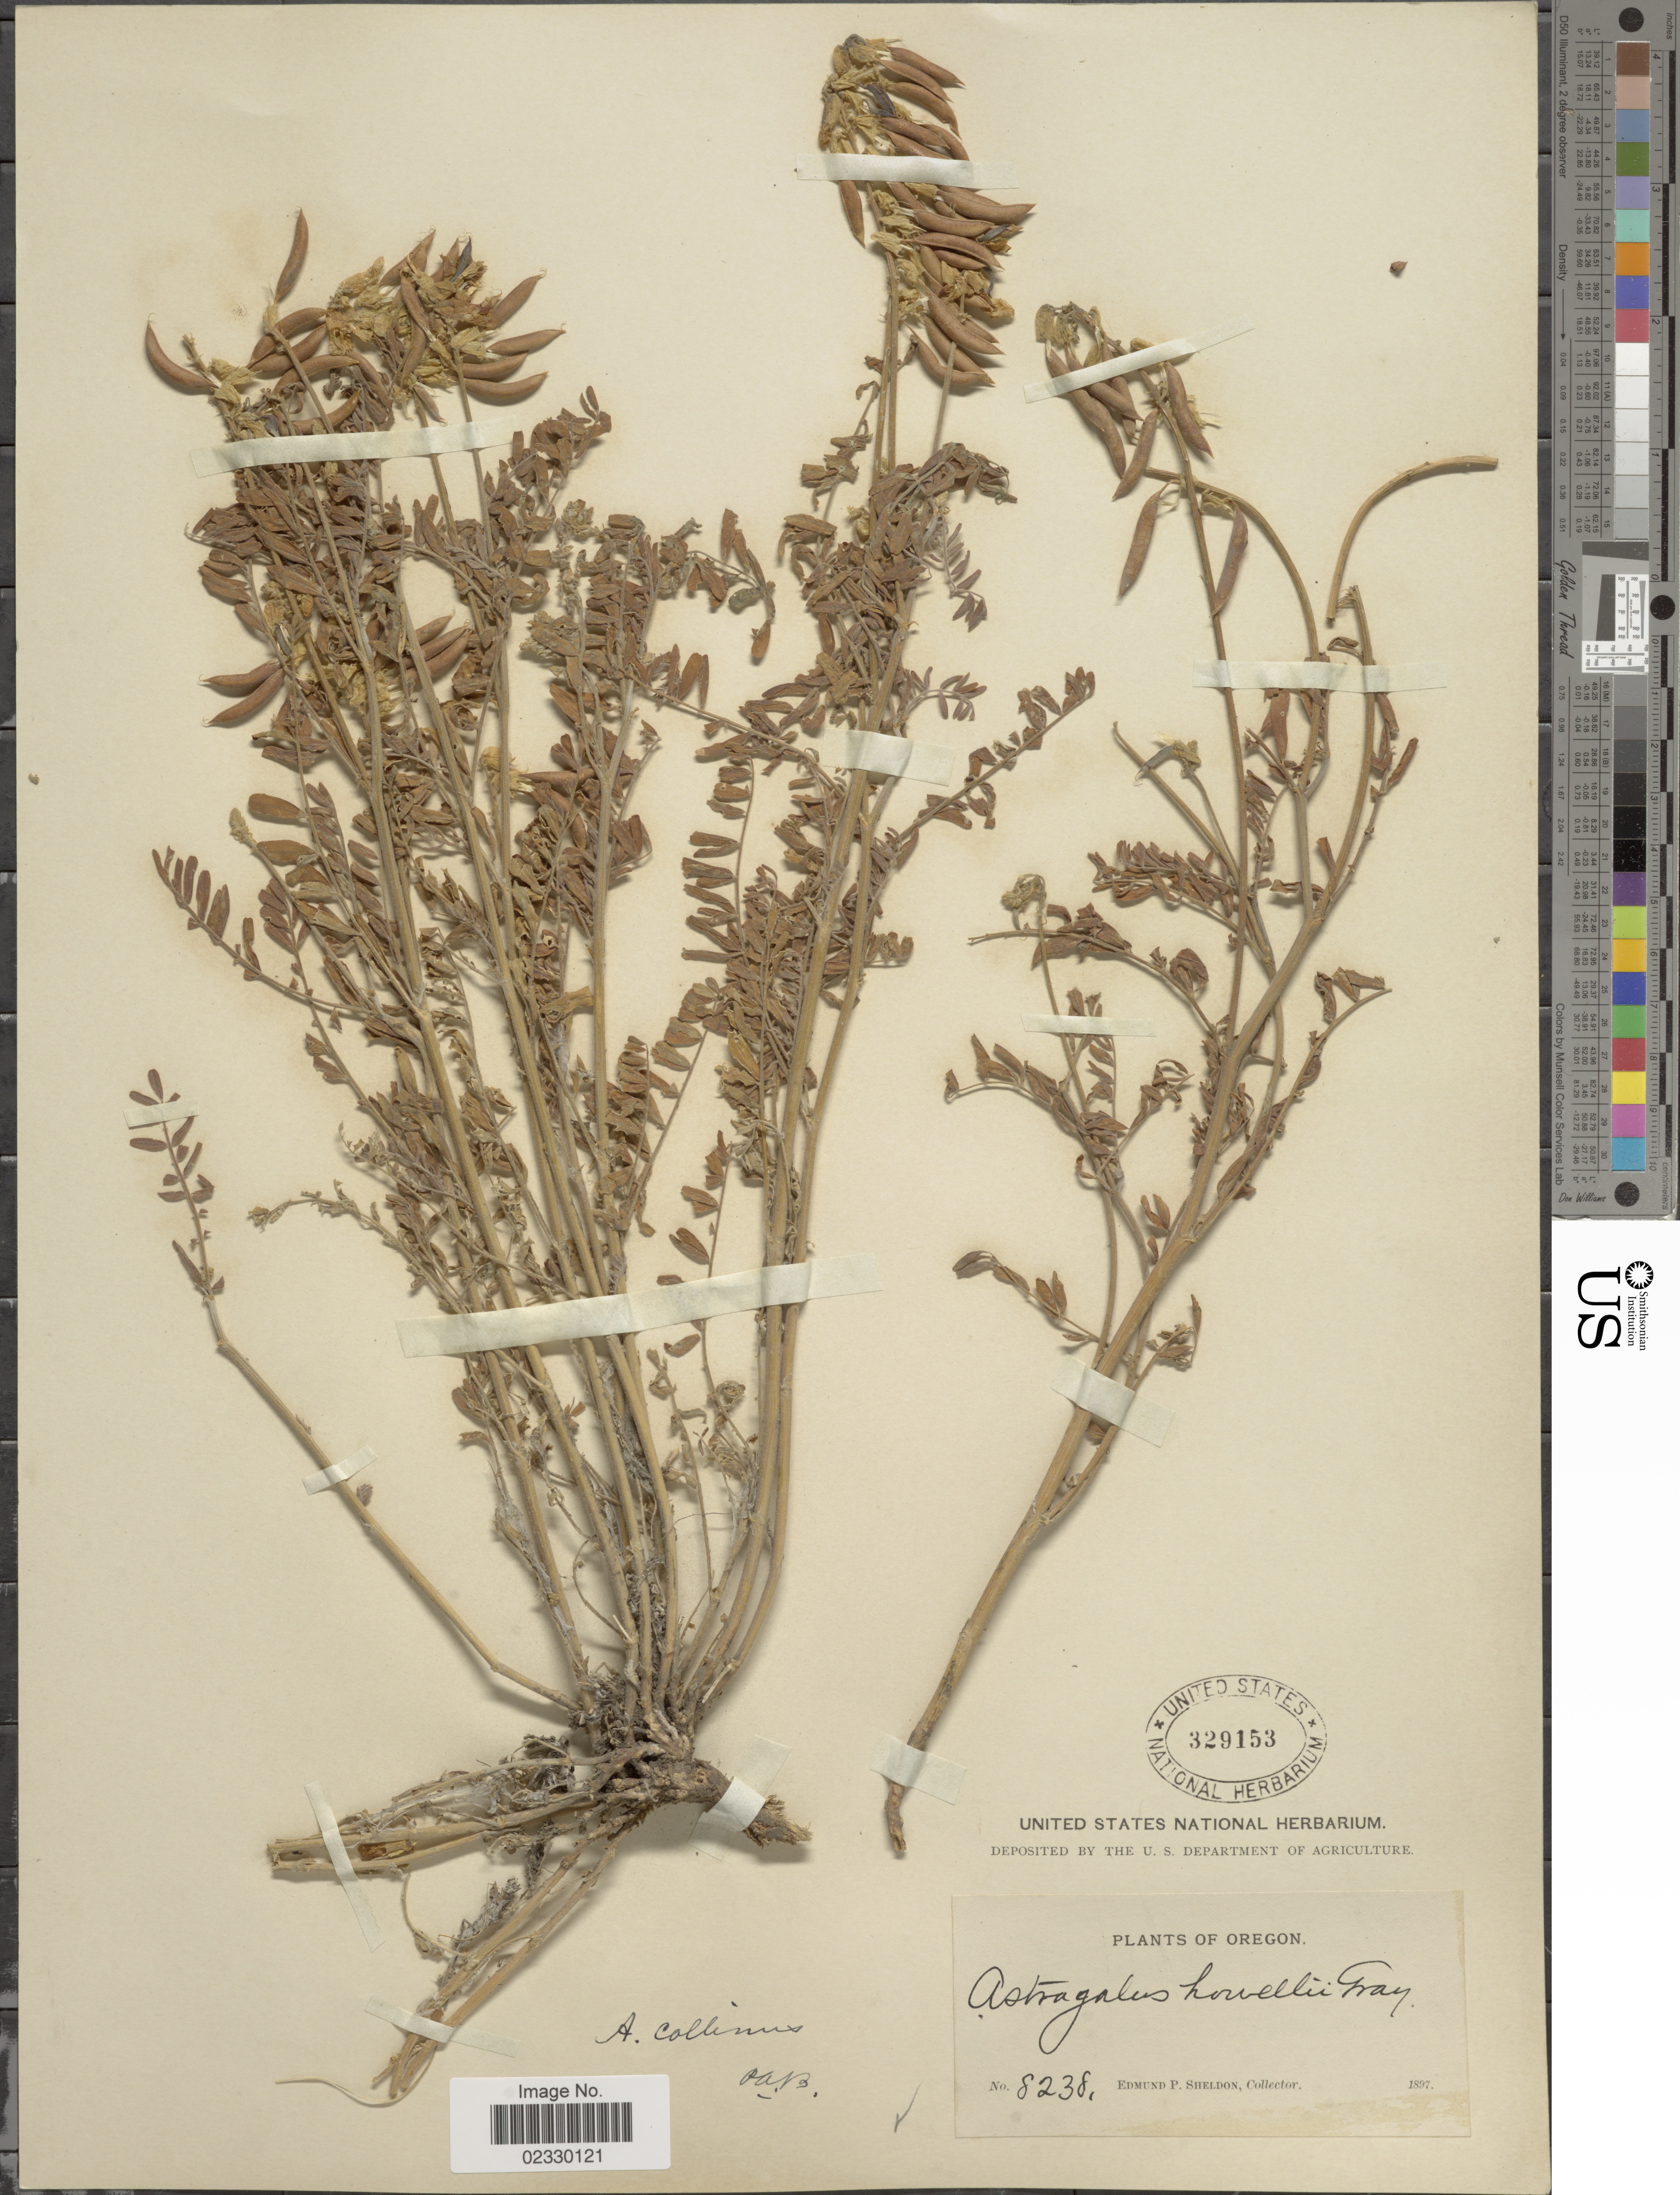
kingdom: Plantae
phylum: Tracheophyta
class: Magnoliopsida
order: Fabales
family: Fabaceae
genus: Astragalus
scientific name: Astragalus collinus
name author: Douglas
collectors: E. P. Sheldon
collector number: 8238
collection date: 1897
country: United States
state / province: Oregon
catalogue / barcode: US 329153